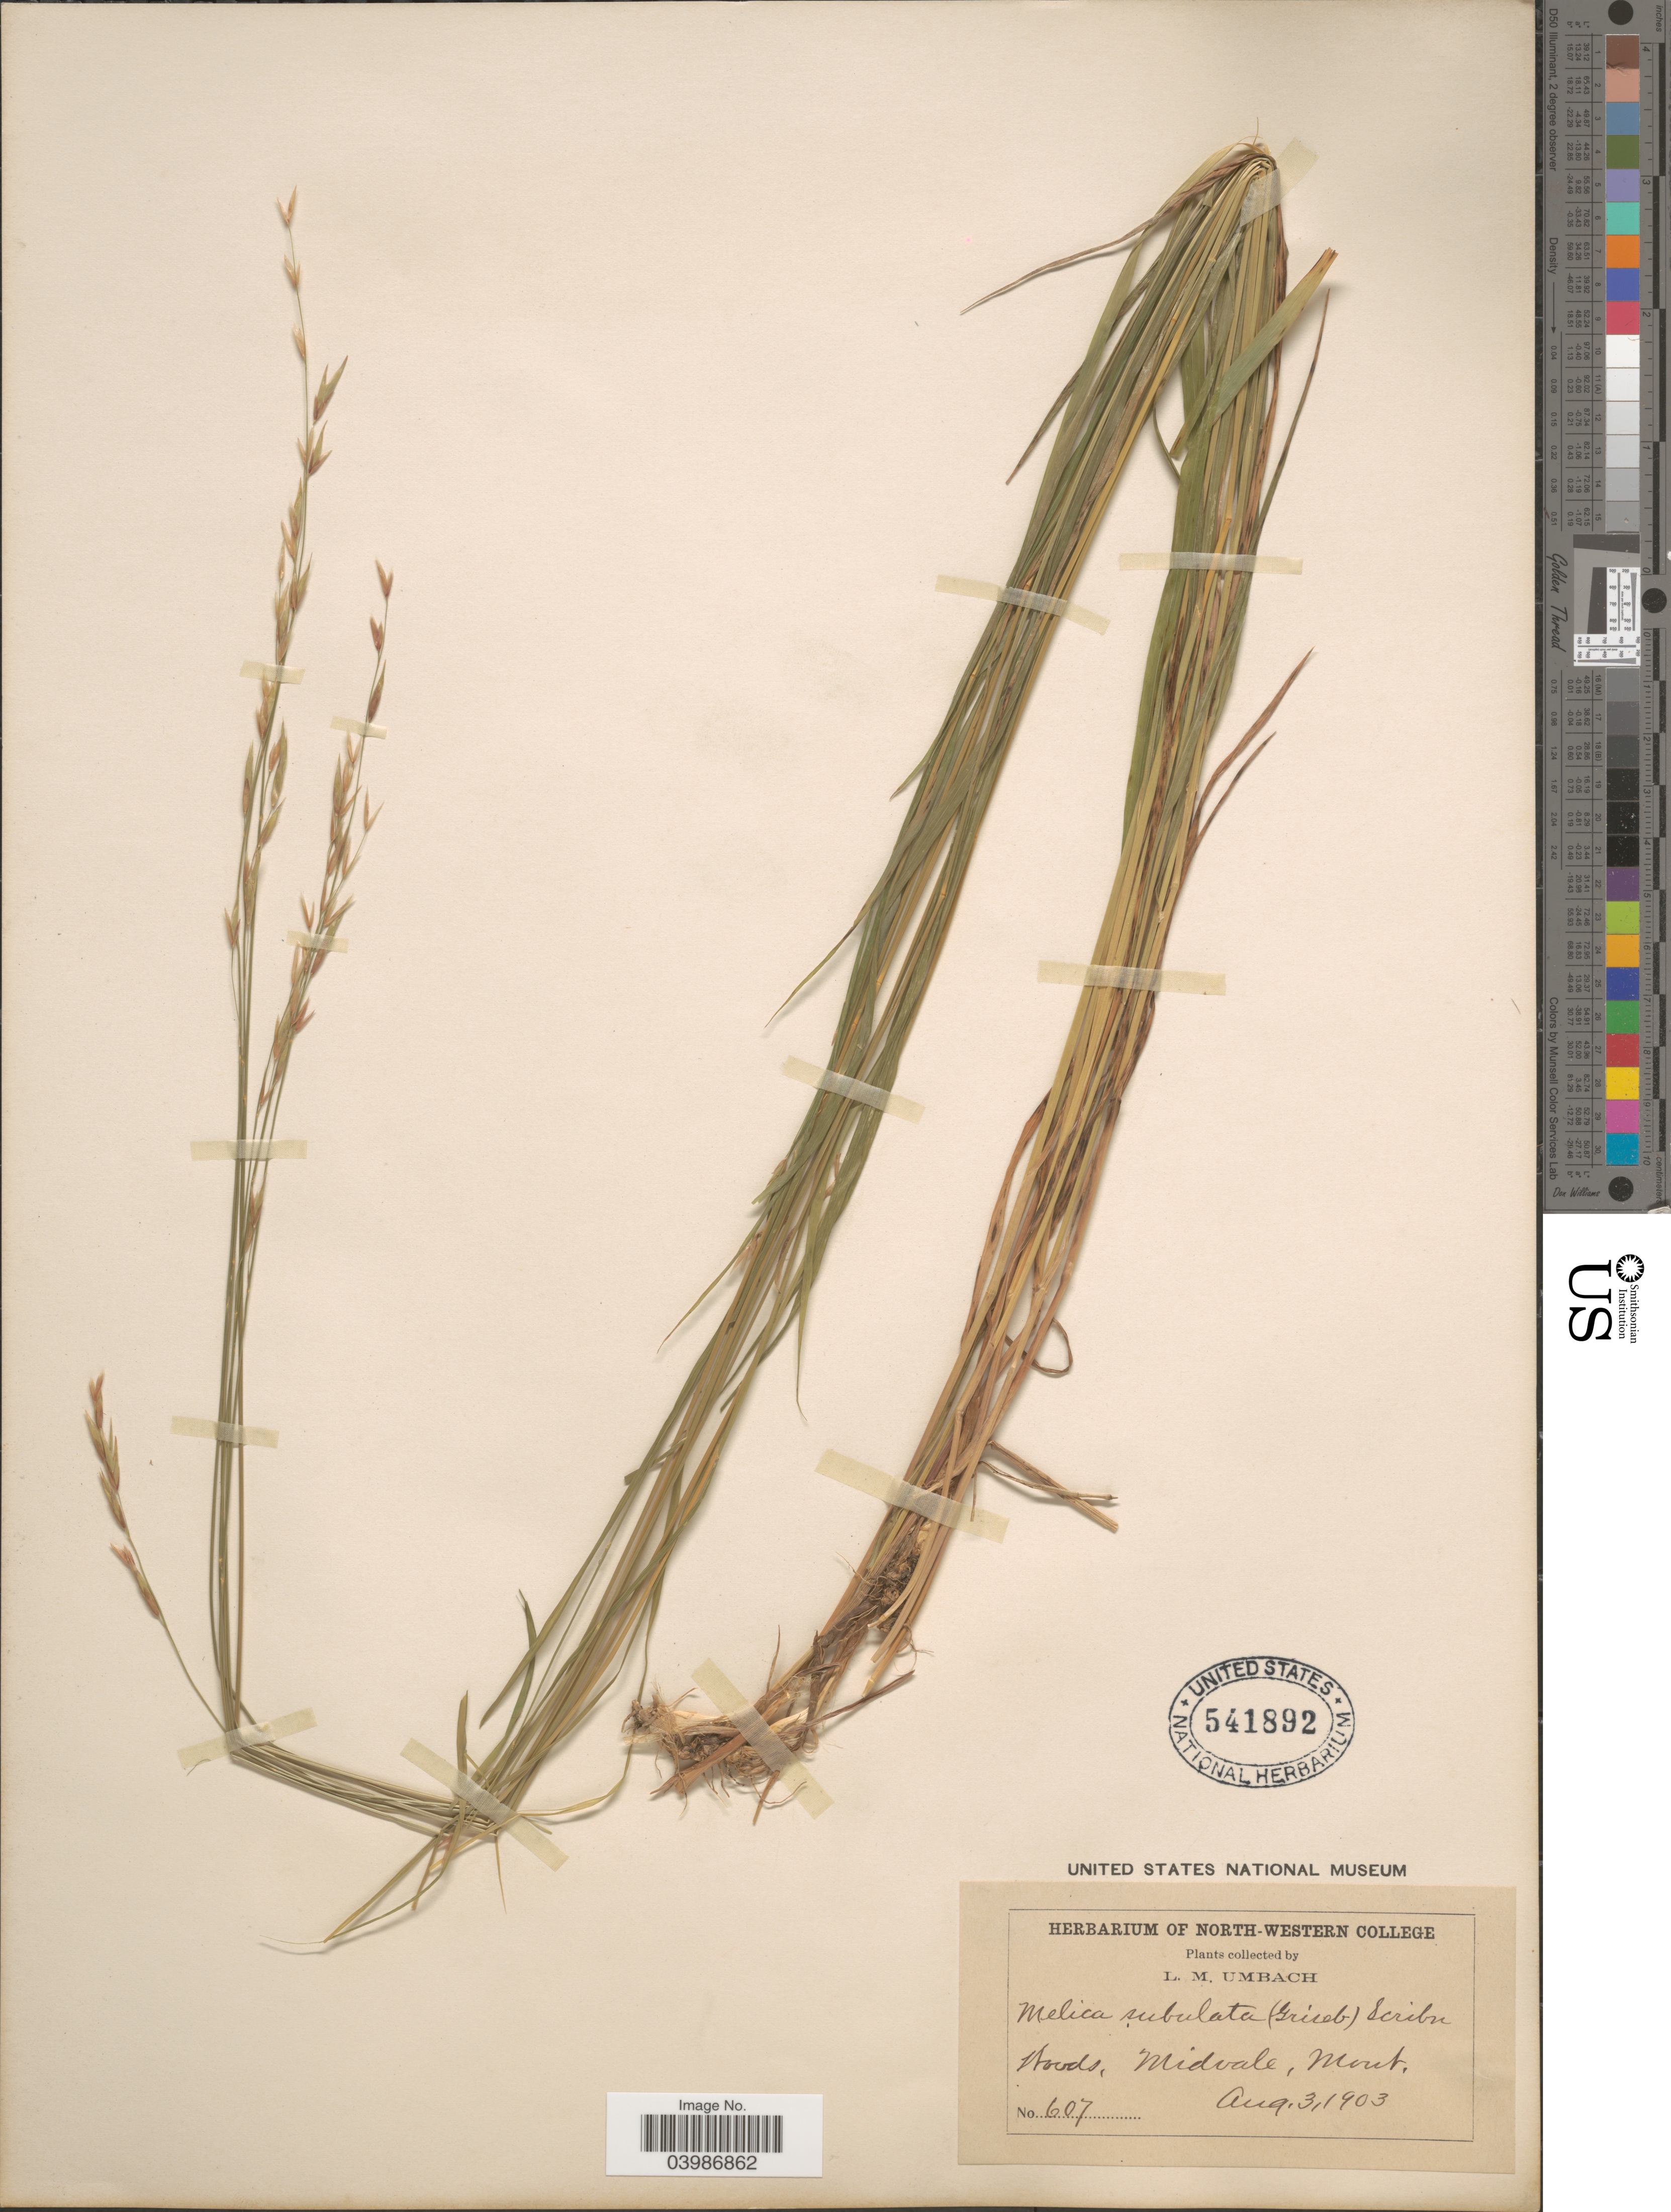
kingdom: Plantae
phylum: Tracheophyta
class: Liliopsida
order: Poales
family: Poaceae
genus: Melica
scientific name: Melica subulata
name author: (Griseb.) Scribn.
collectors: L. M. Umbach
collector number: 607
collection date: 1903-08-03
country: United States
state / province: Montana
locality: Woods, Midvale.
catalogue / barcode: US 541892